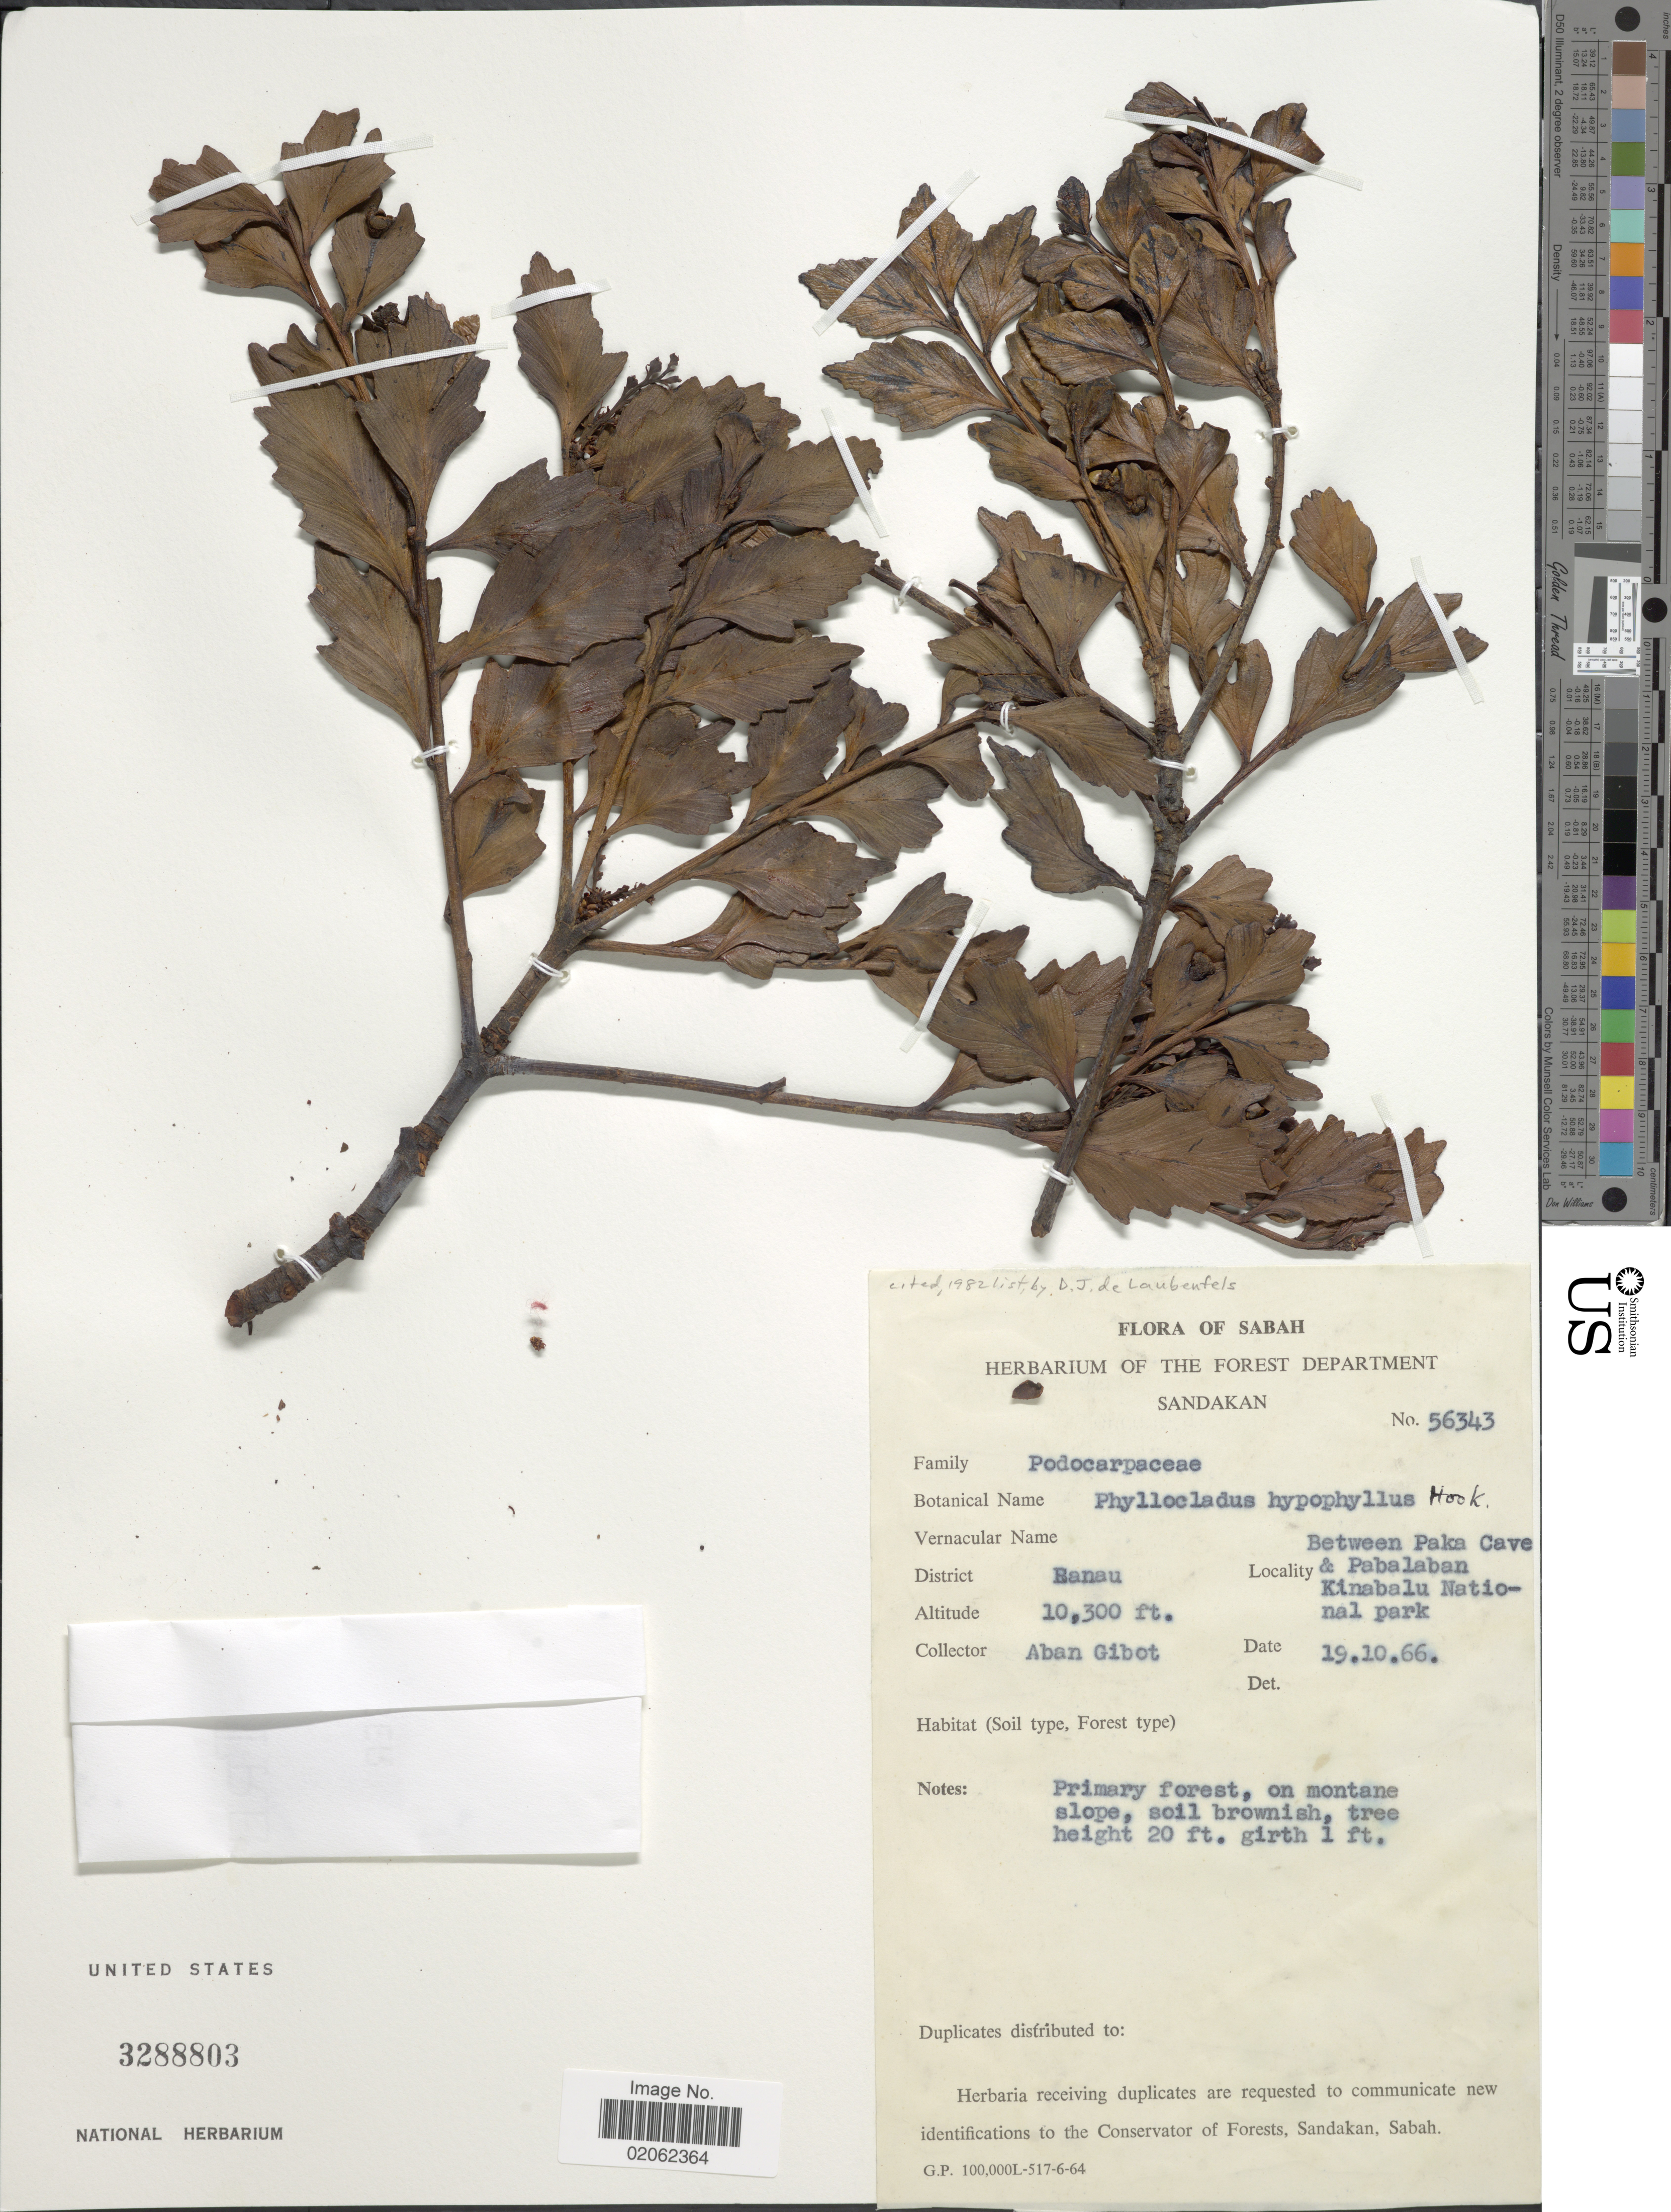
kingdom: Plantae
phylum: Tracheophyta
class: Pinopsida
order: Pinales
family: Phyllocladaceae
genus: Phyllocladus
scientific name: Phyllocladus hypophyllus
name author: Hook. f.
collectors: A. Gibot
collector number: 56343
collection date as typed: Transcribed d/m/y: 19/10/66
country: Malaysia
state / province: Sabah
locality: District Banau, Between Paka Cave & Pabalaban Kinabalu National park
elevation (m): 3139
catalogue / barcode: US 3288803